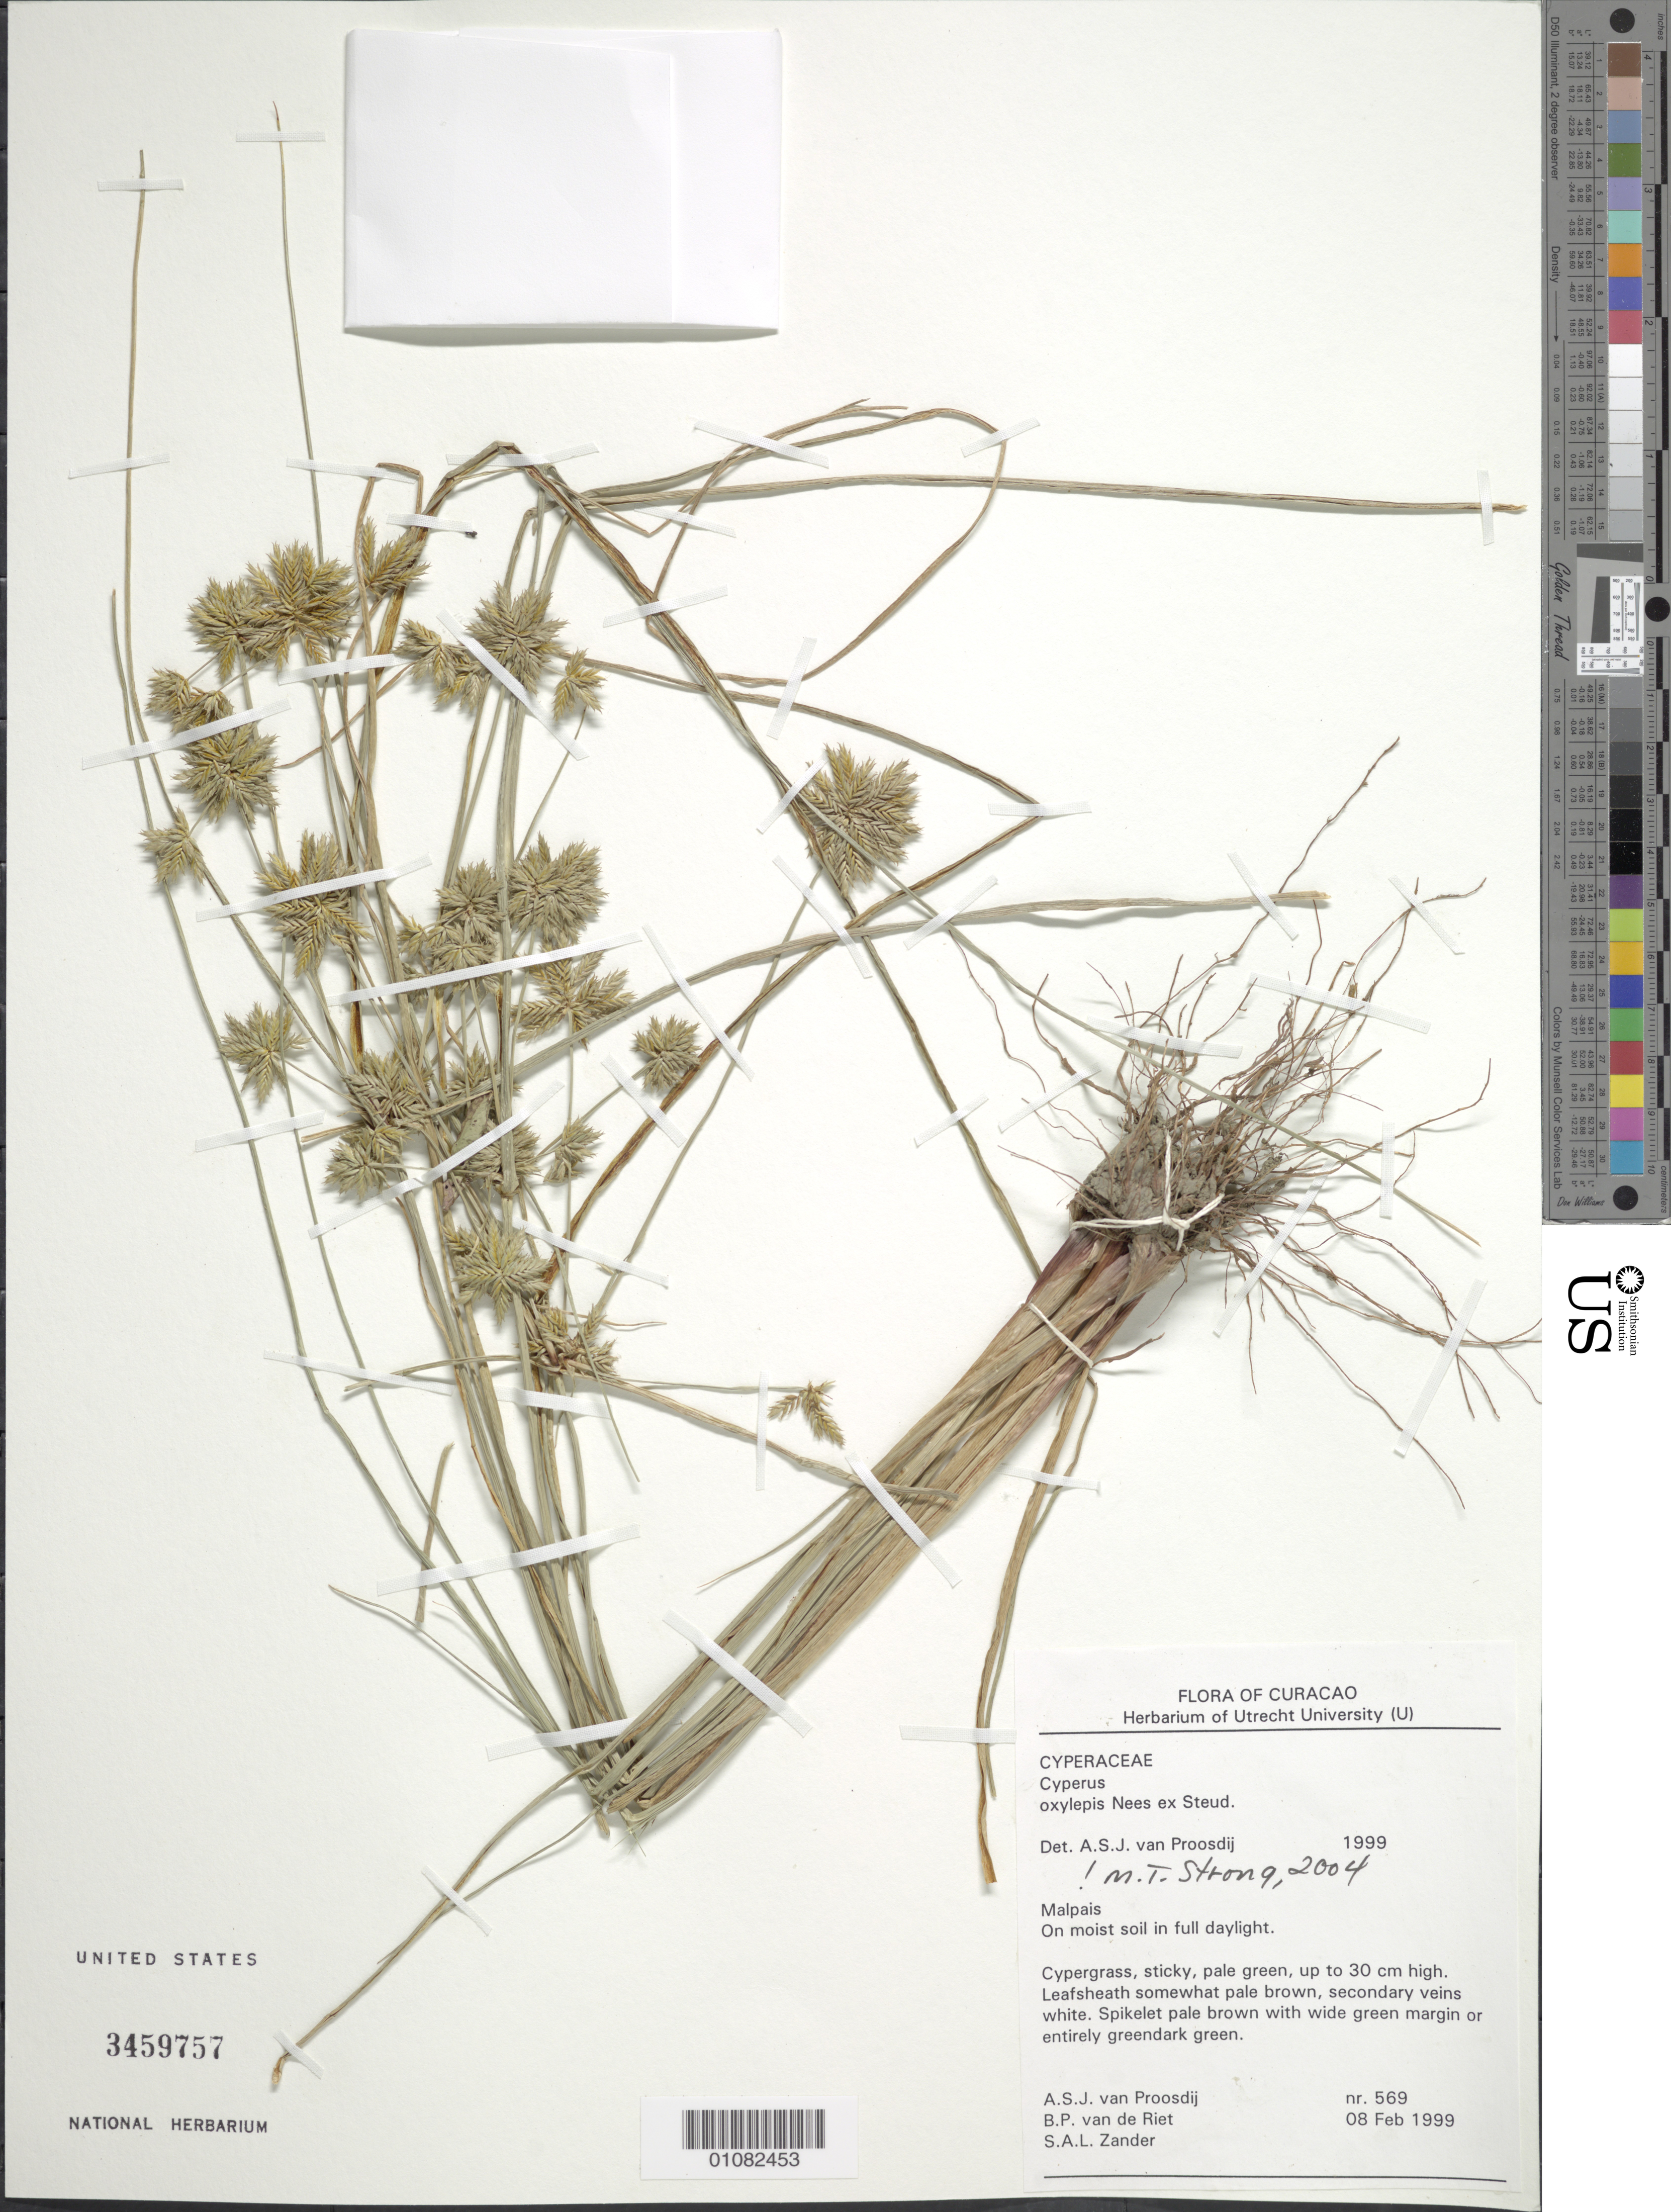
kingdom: Plantae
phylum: Tracheophyta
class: Liliopsida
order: Poales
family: Cyperaceae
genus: Cyperus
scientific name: Cyperus oxylepis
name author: Nees ex Steud.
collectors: A. Proosdij, B. Riet & S. Zander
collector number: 569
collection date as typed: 08 Feb 1999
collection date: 1999-02-08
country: Curaçao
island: Curaçao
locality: Malpais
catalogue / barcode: US 3459757